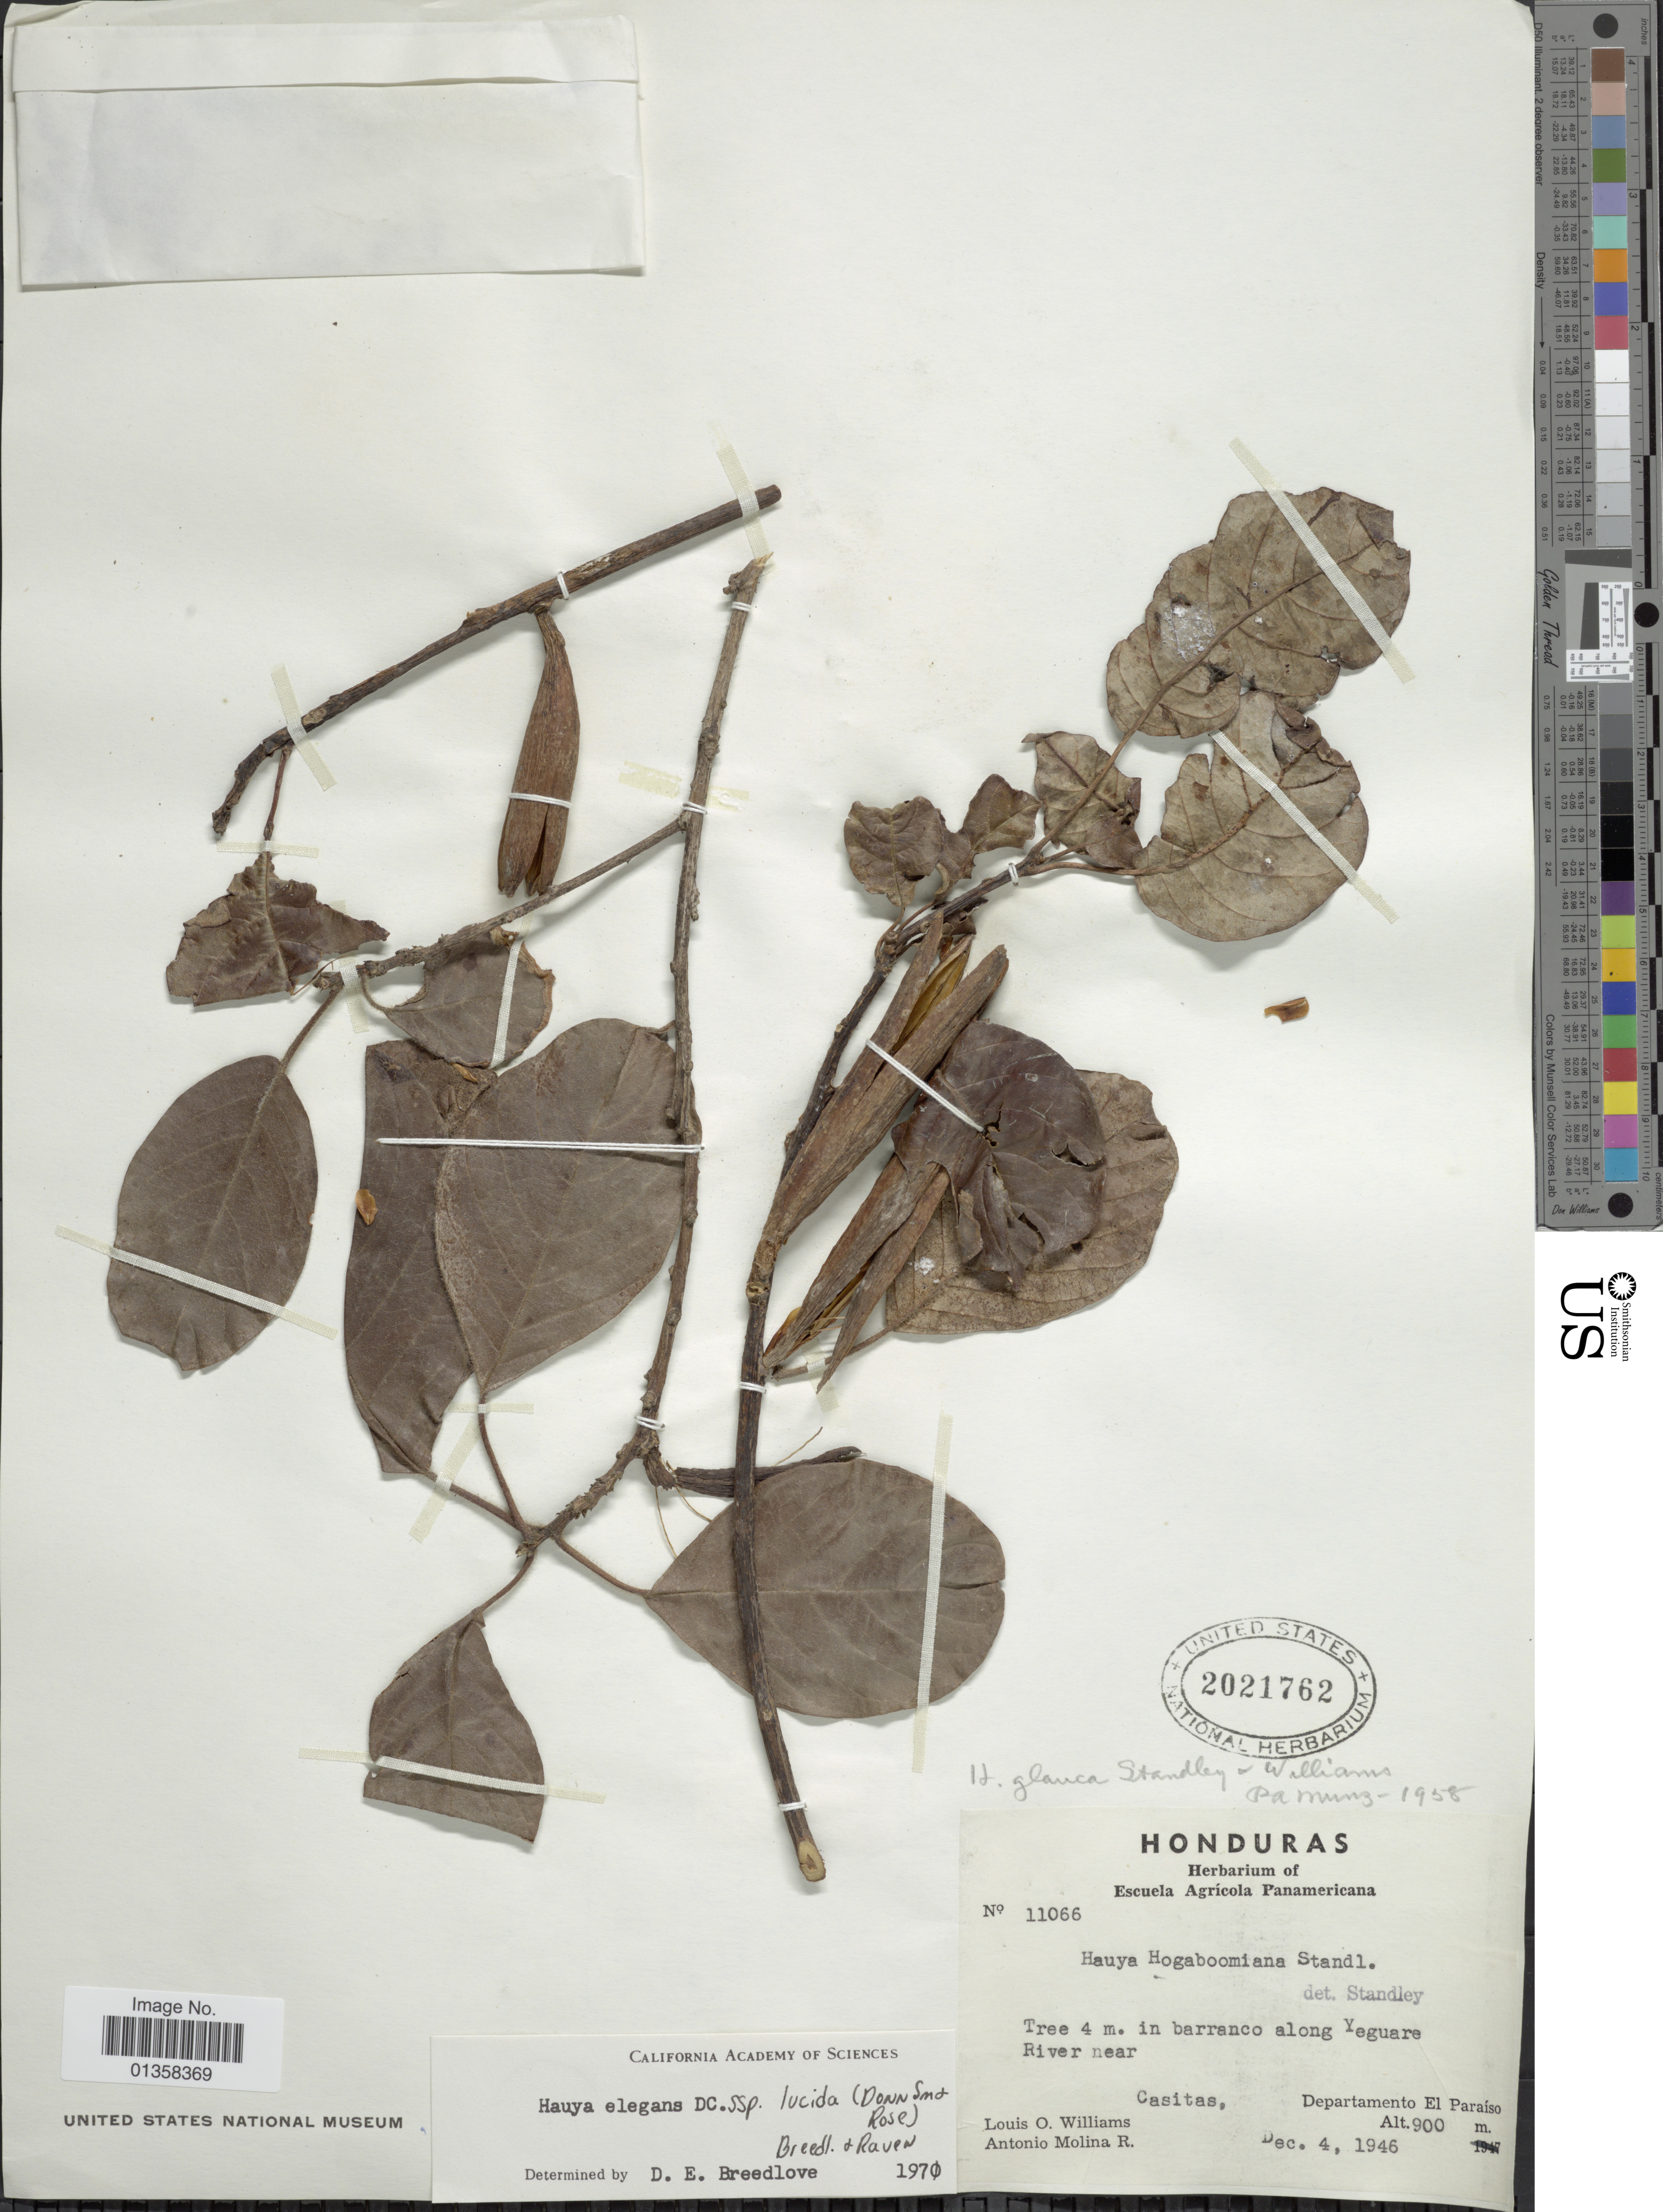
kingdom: Plantae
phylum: Tracheophyta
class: Magnoliopsida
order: Myrtales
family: Onagraceae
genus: Hauya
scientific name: Hauya elegans subsp. lucida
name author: (Donn. Sm. & Rose) P.H. Raven & Breedlove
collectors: L. O. Williams & A. Molina R.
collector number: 11066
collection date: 1946-12-04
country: Honduras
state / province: El Paraíso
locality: In barranco along Yeguare River near Casitas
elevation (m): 900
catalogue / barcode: US 2021762